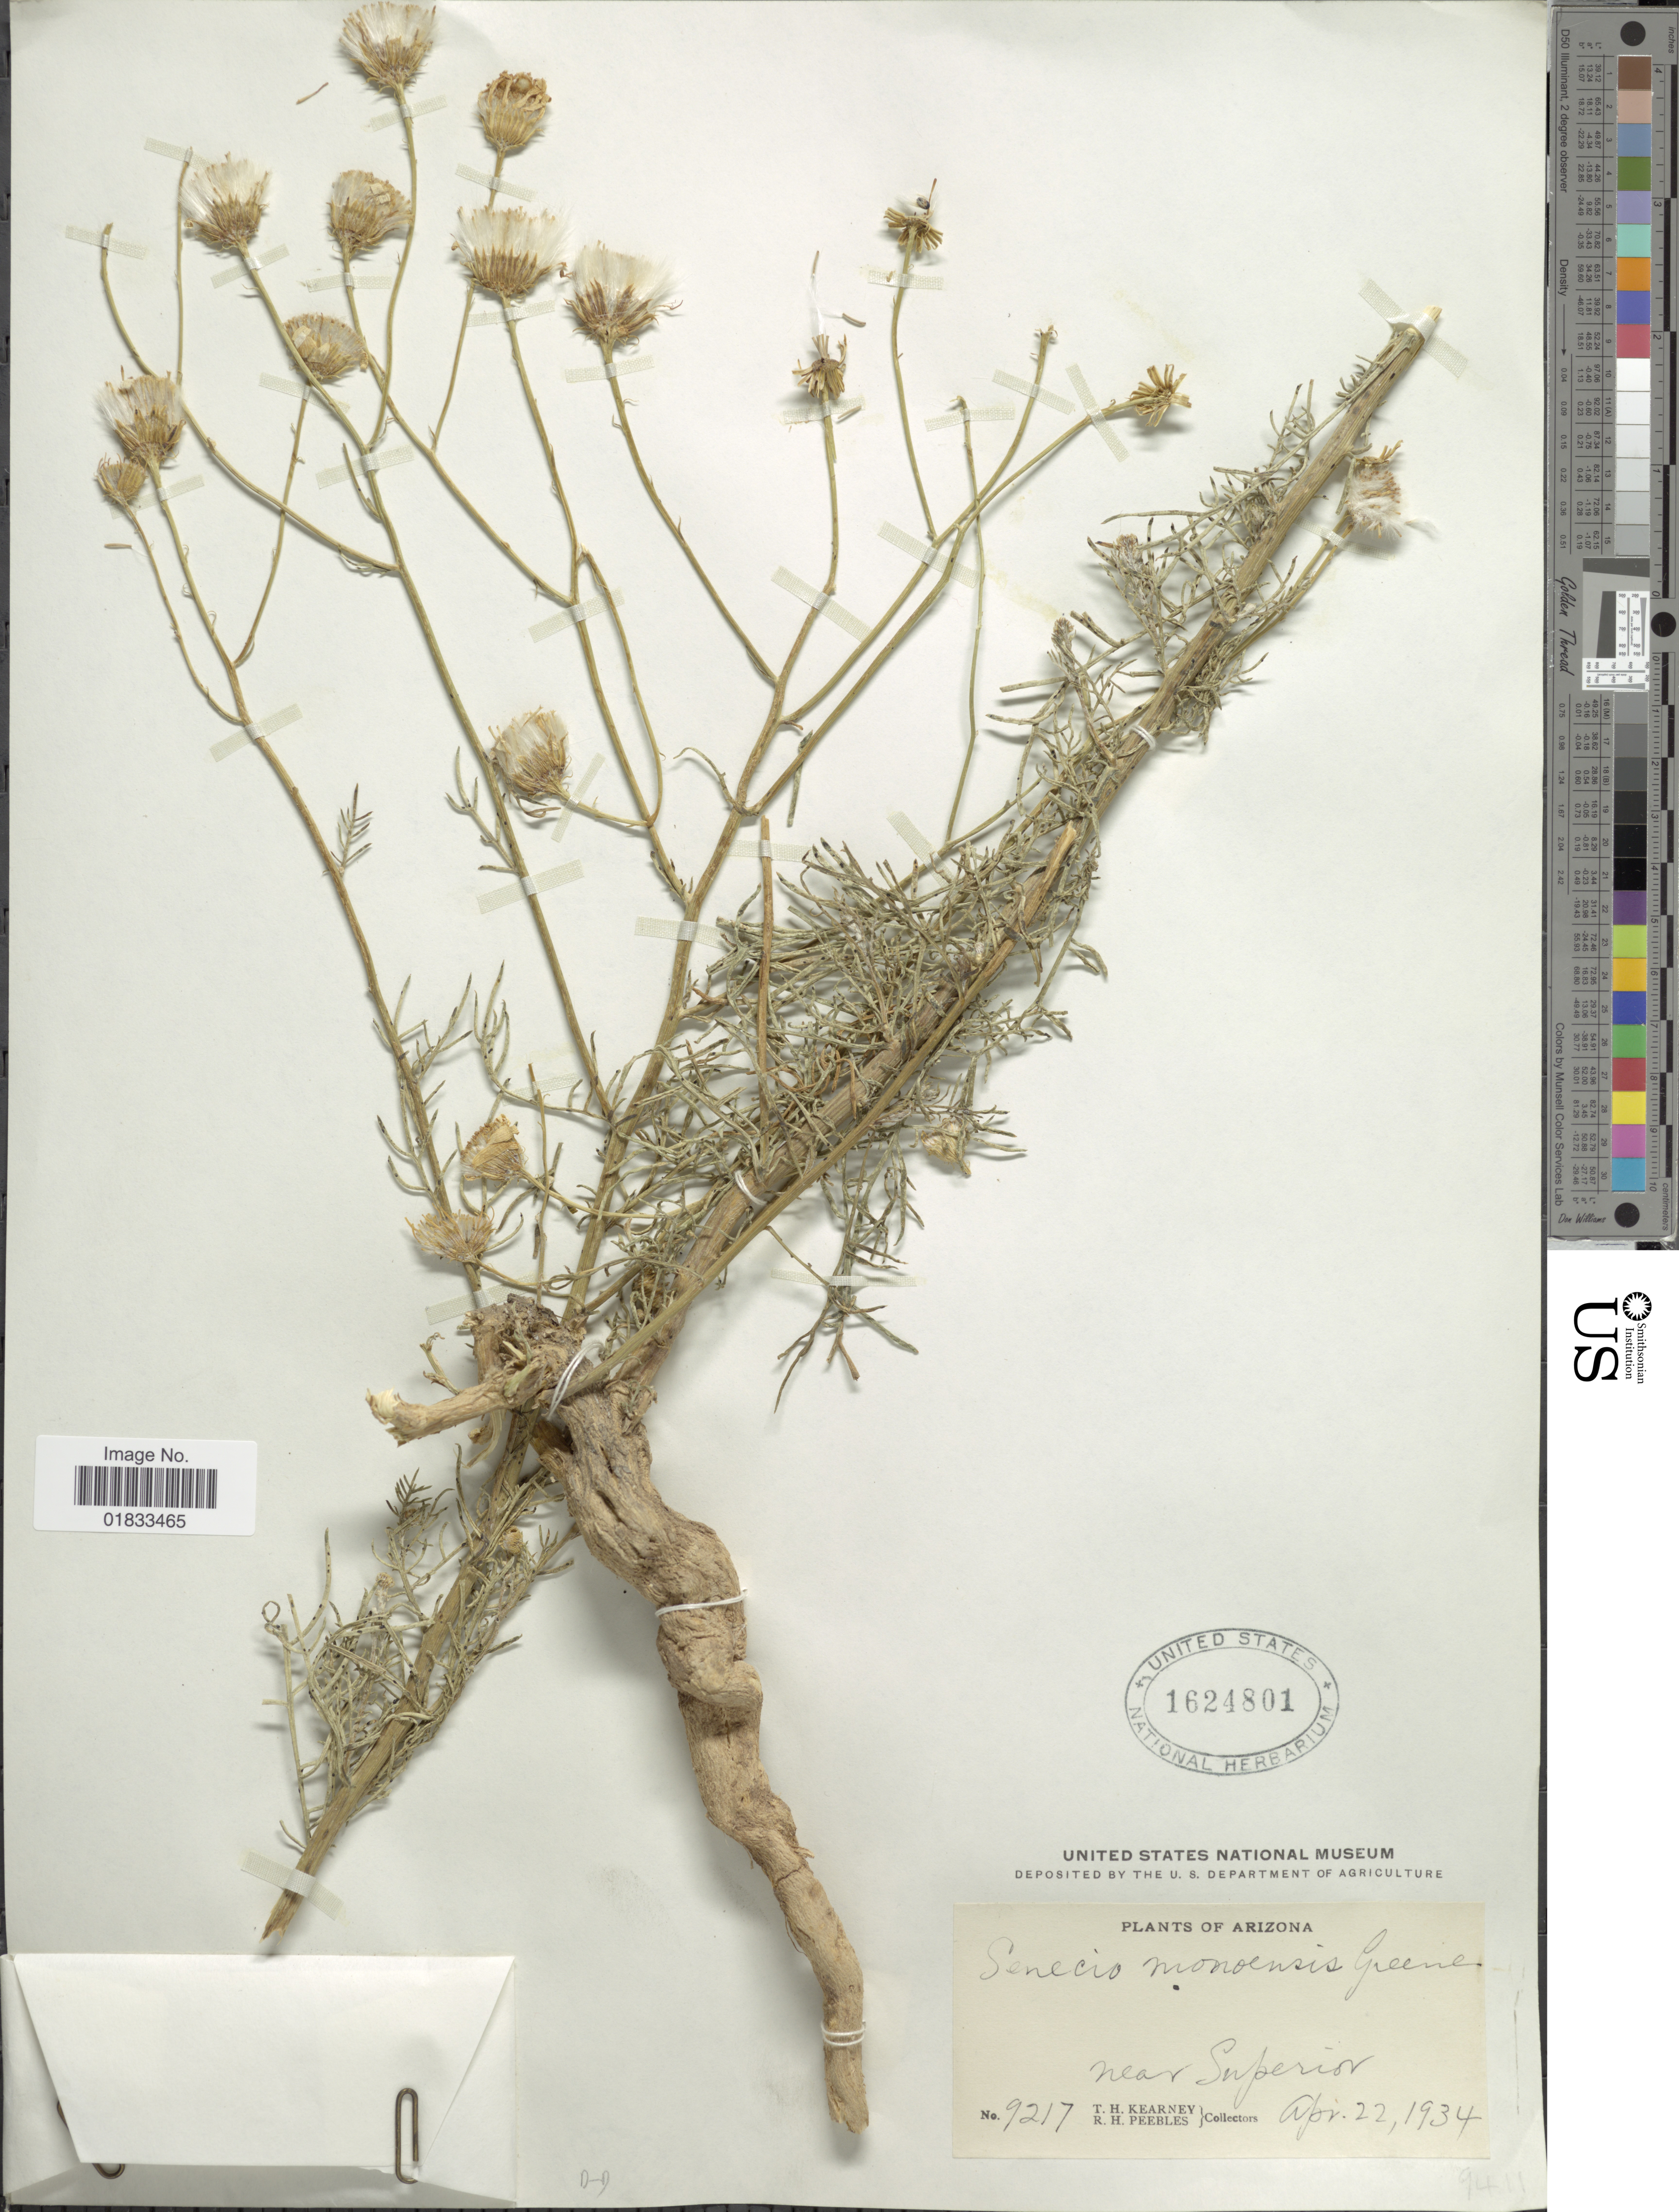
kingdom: Plantae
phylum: Tracheophyta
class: Magnoliopsida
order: Asterales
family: Asteraceae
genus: Senecio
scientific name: Senecio flaccidus var. douglasii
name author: (DC.) B.L. Turner & T.M. Barkley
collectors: T. H. Kearney & R. H. Peebles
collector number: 9217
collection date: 1934-04-22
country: United States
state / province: Arizona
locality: Near Superior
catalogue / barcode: US 1624801